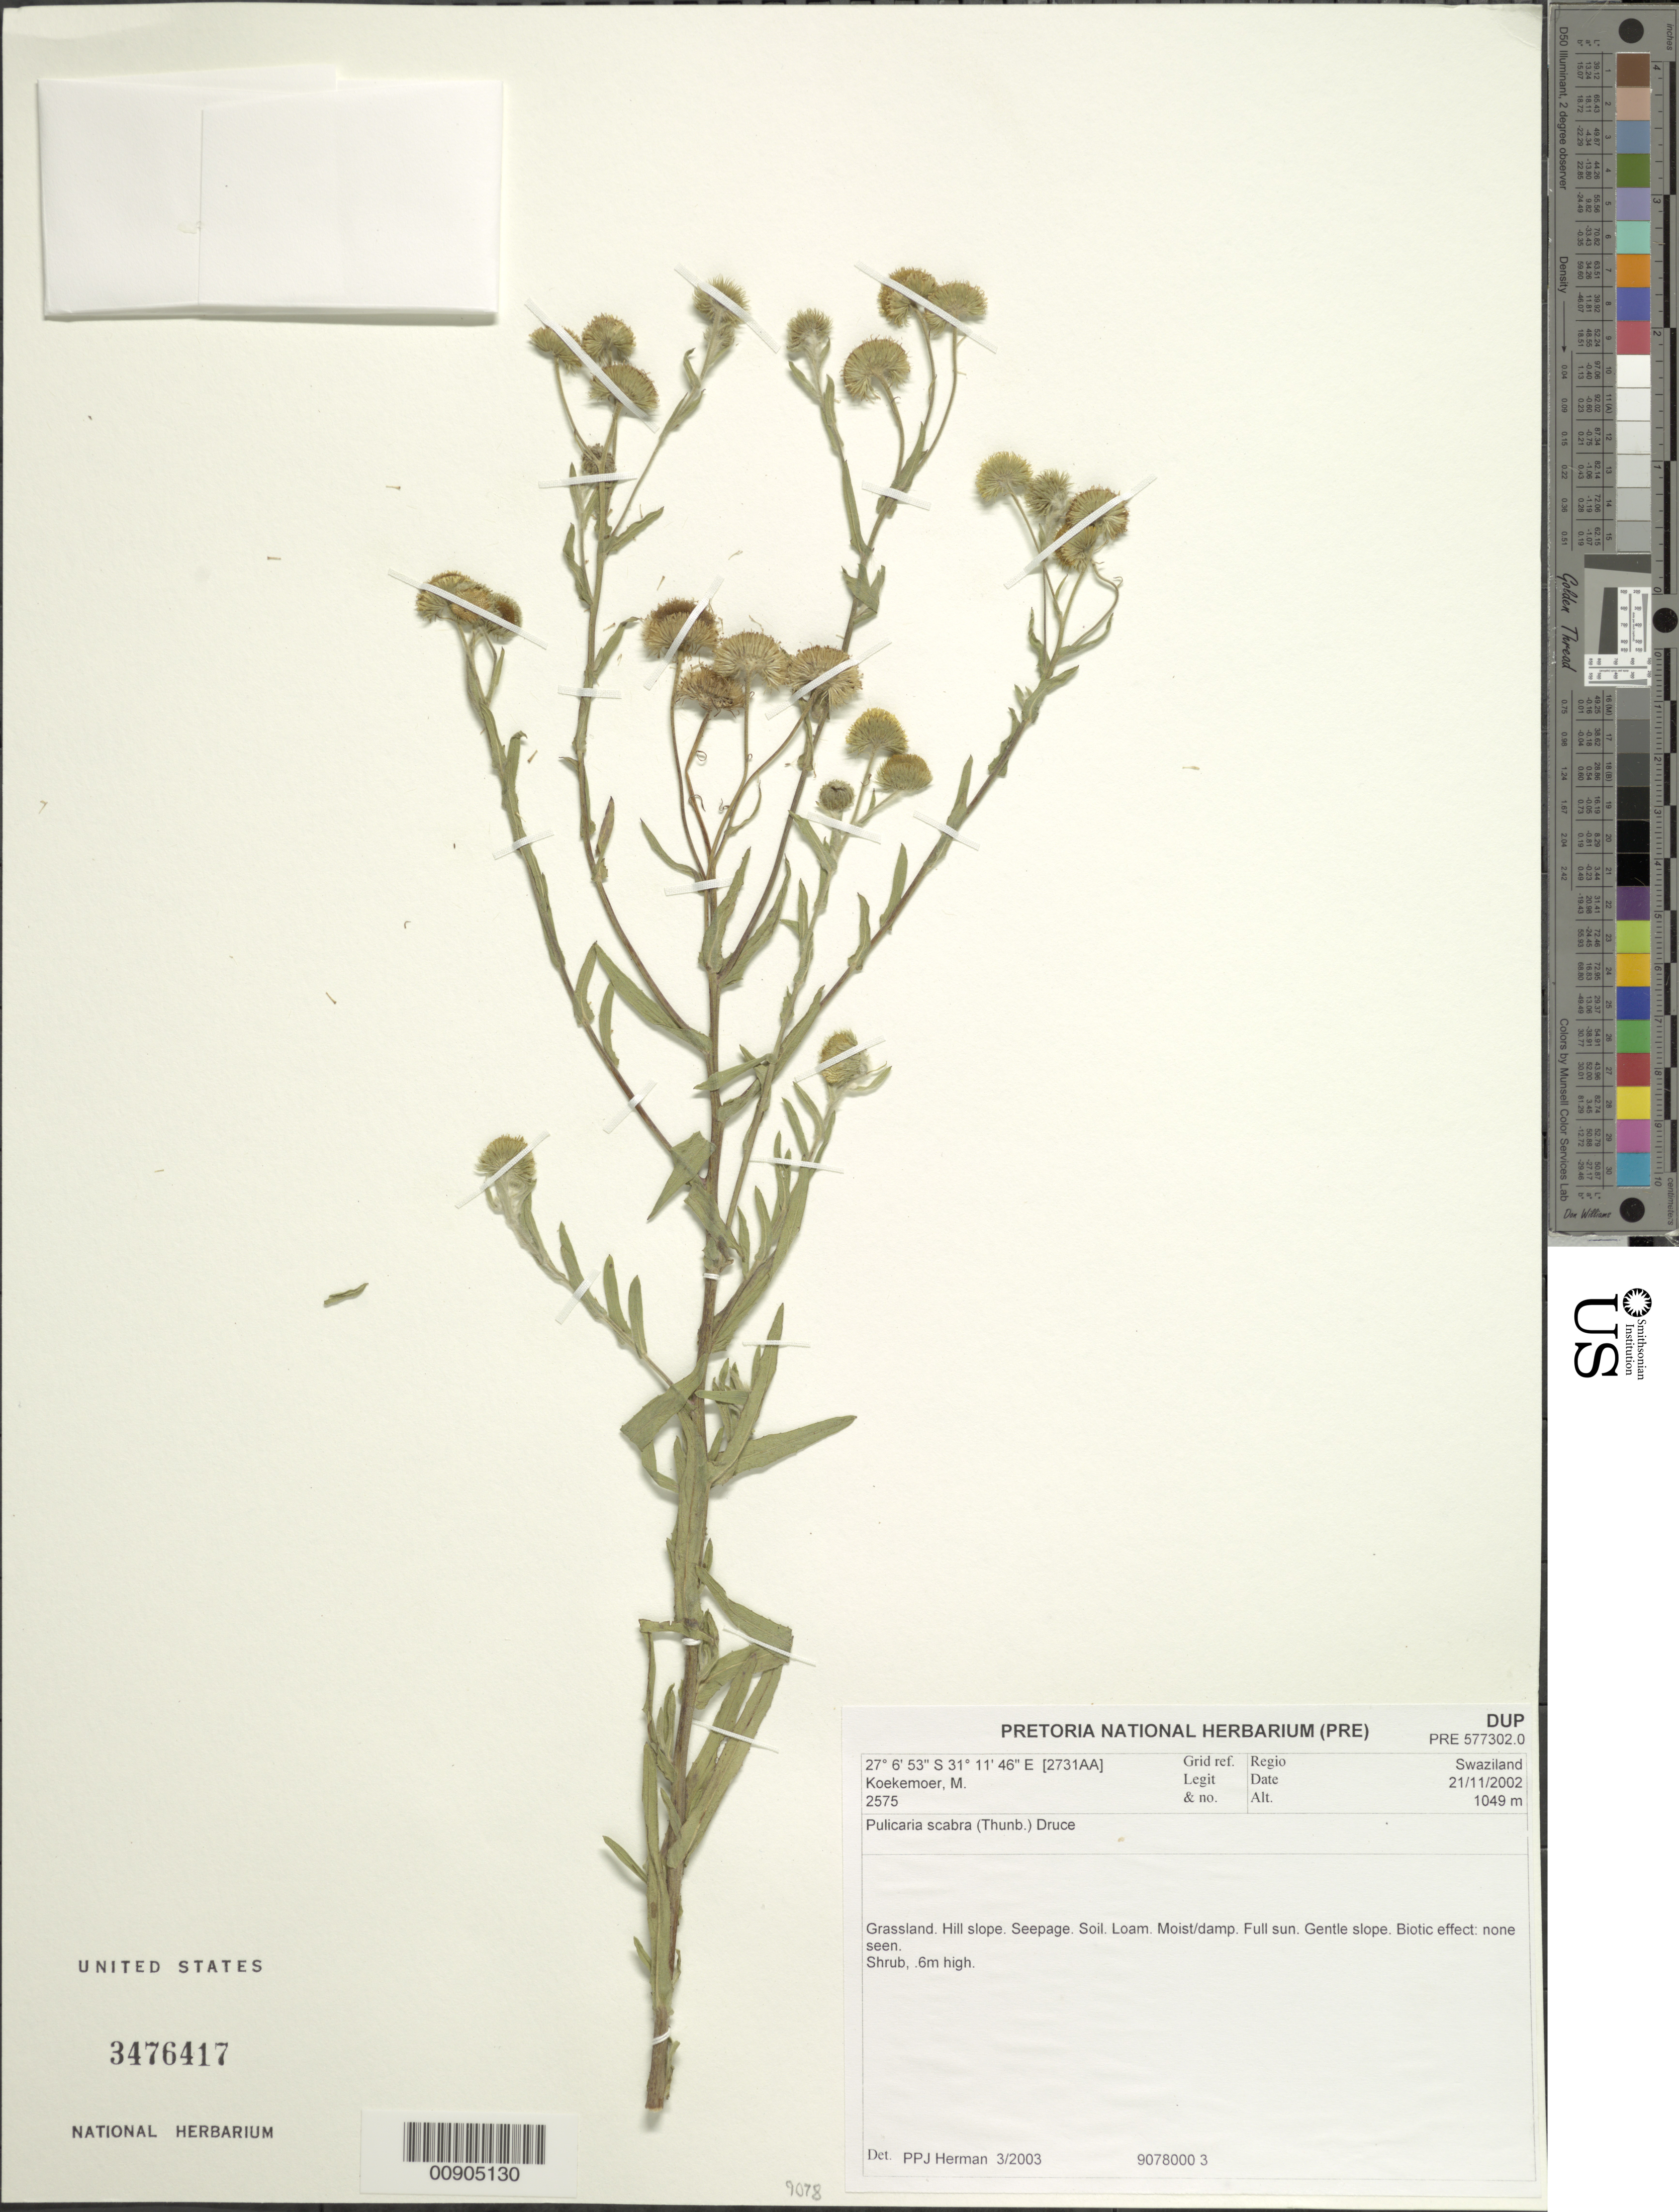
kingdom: Plantae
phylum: Tracheophyta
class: Magnoliopsida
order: Asterales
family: Asteraceae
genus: Pulicaria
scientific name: Pulicaria scabra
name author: (Thunb.) Druce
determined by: Herman, P. P. J.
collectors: M. Koekemoer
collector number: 2575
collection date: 2002-11-21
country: Eswatini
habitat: Grassland, hill slope, seepage, loam, moist/damp, full sun, gentle slope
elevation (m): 1049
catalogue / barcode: US 3476417